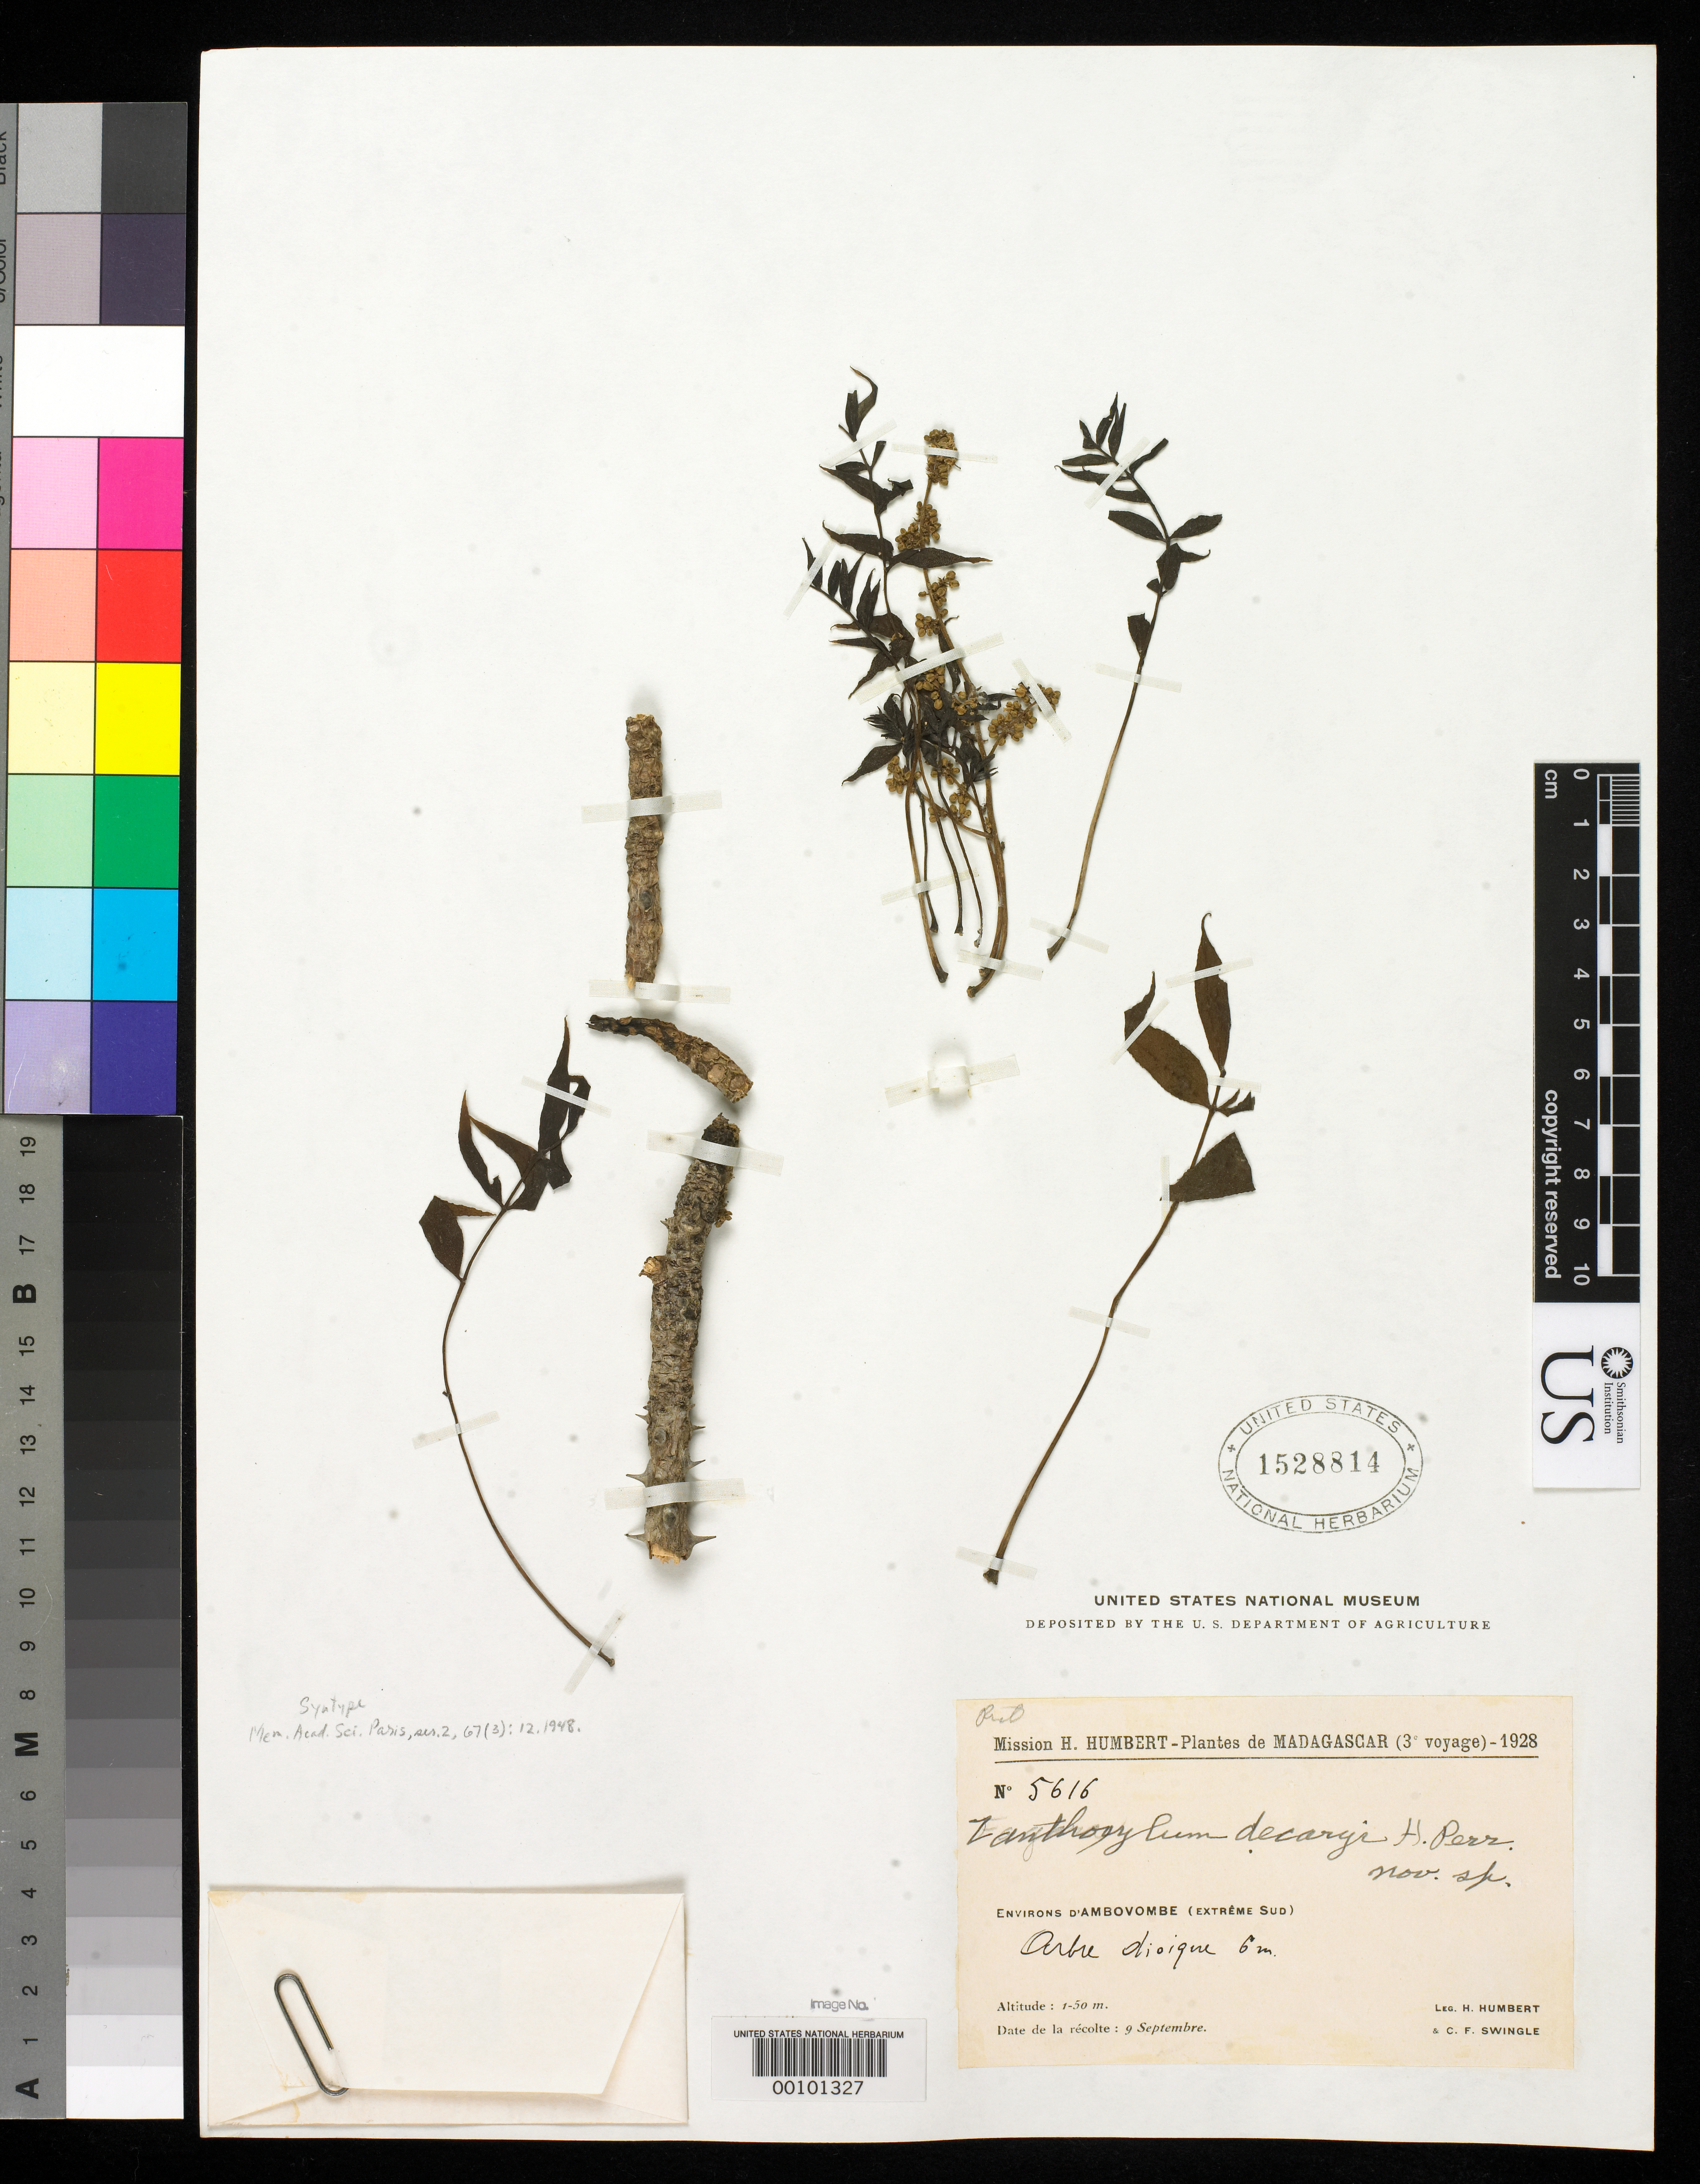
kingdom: Plantae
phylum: Tracheophyta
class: Magnoliopsida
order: Sapindales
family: Rutaceae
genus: Zanthoxylum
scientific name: Zanthoxylum decaryi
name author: H. Perrier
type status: Syntype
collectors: H. Humbert & C. Swingle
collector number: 5616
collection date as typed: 09 Sep 1928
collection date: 1928-09-09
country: Madagascar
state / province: Androy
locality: Near Ambovombe.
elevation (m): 1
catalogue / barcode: US 1528814